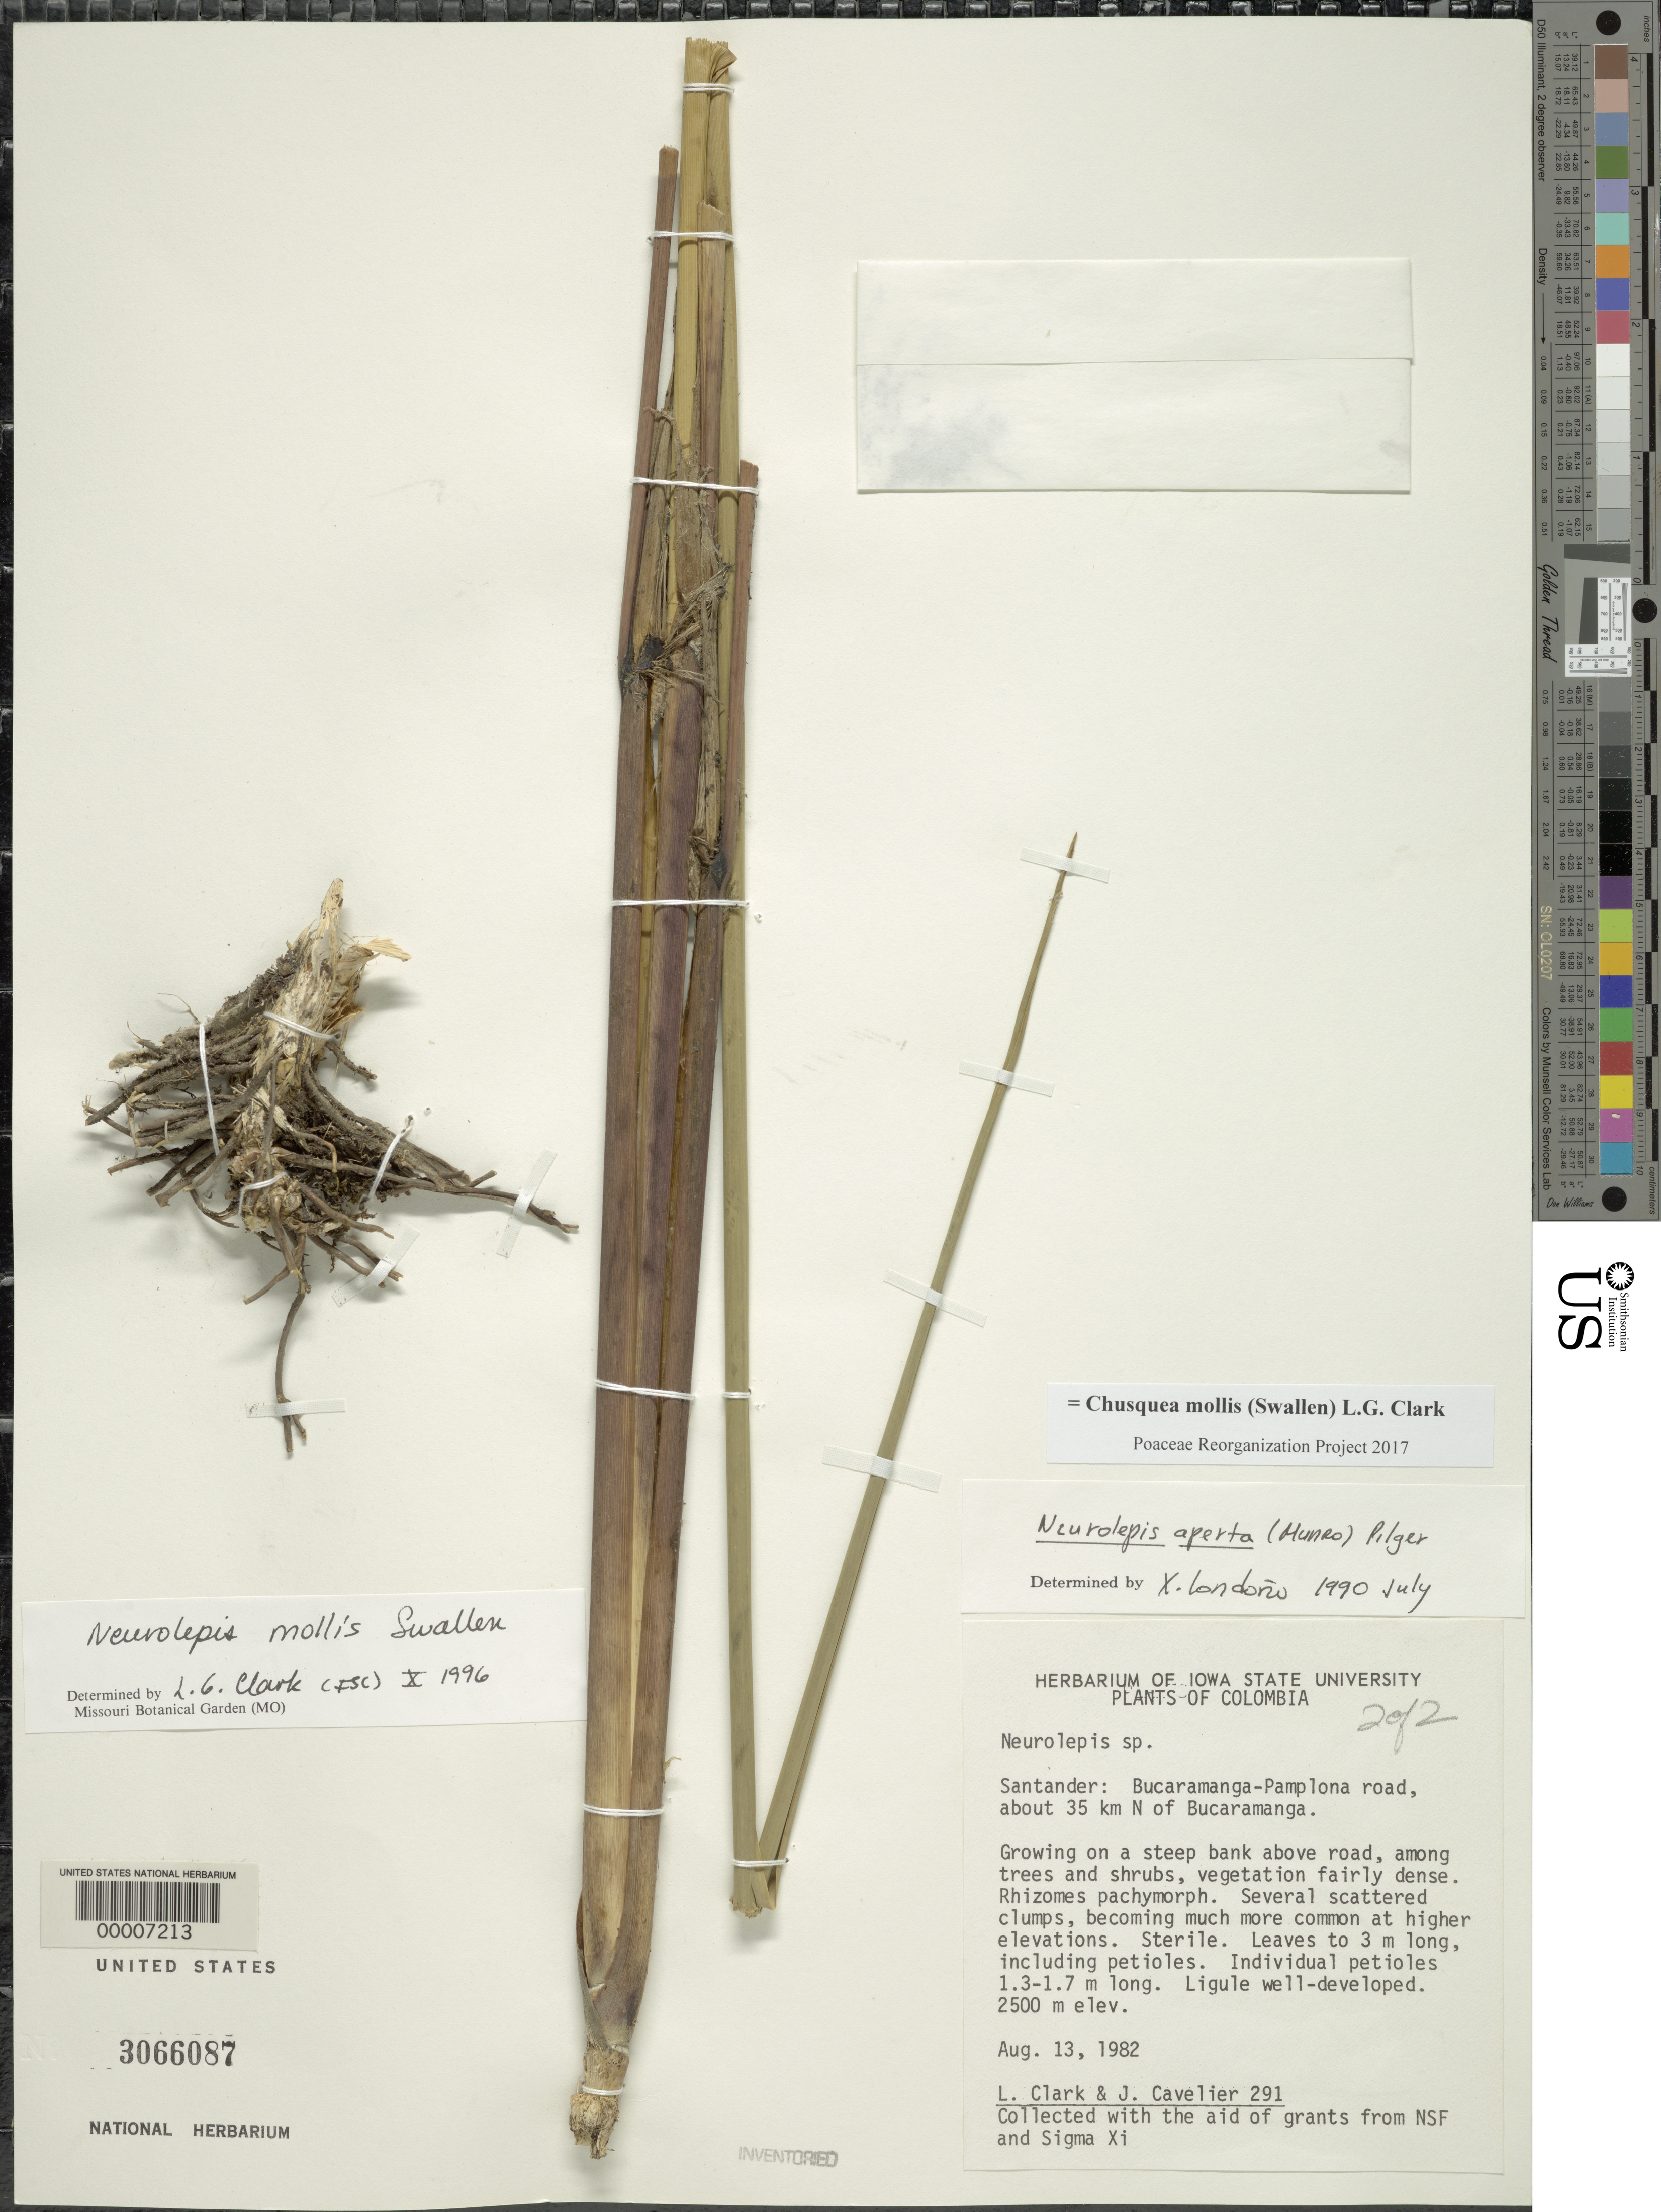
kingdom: Plantae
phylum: Tracheophyta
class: Liliopsida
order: Poales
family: Poaceae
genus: Chusquea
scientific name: Chusquea mollis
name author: (Swallen) L.G. Clark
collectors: L. G. Clark & J. Cavelier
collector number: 291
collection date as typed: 13 Aug 1982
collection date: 1982-08-13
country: Colombia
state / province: Santander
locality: Bucaramanga-Pamplona Road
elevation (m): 2500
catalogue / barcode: US 3066087